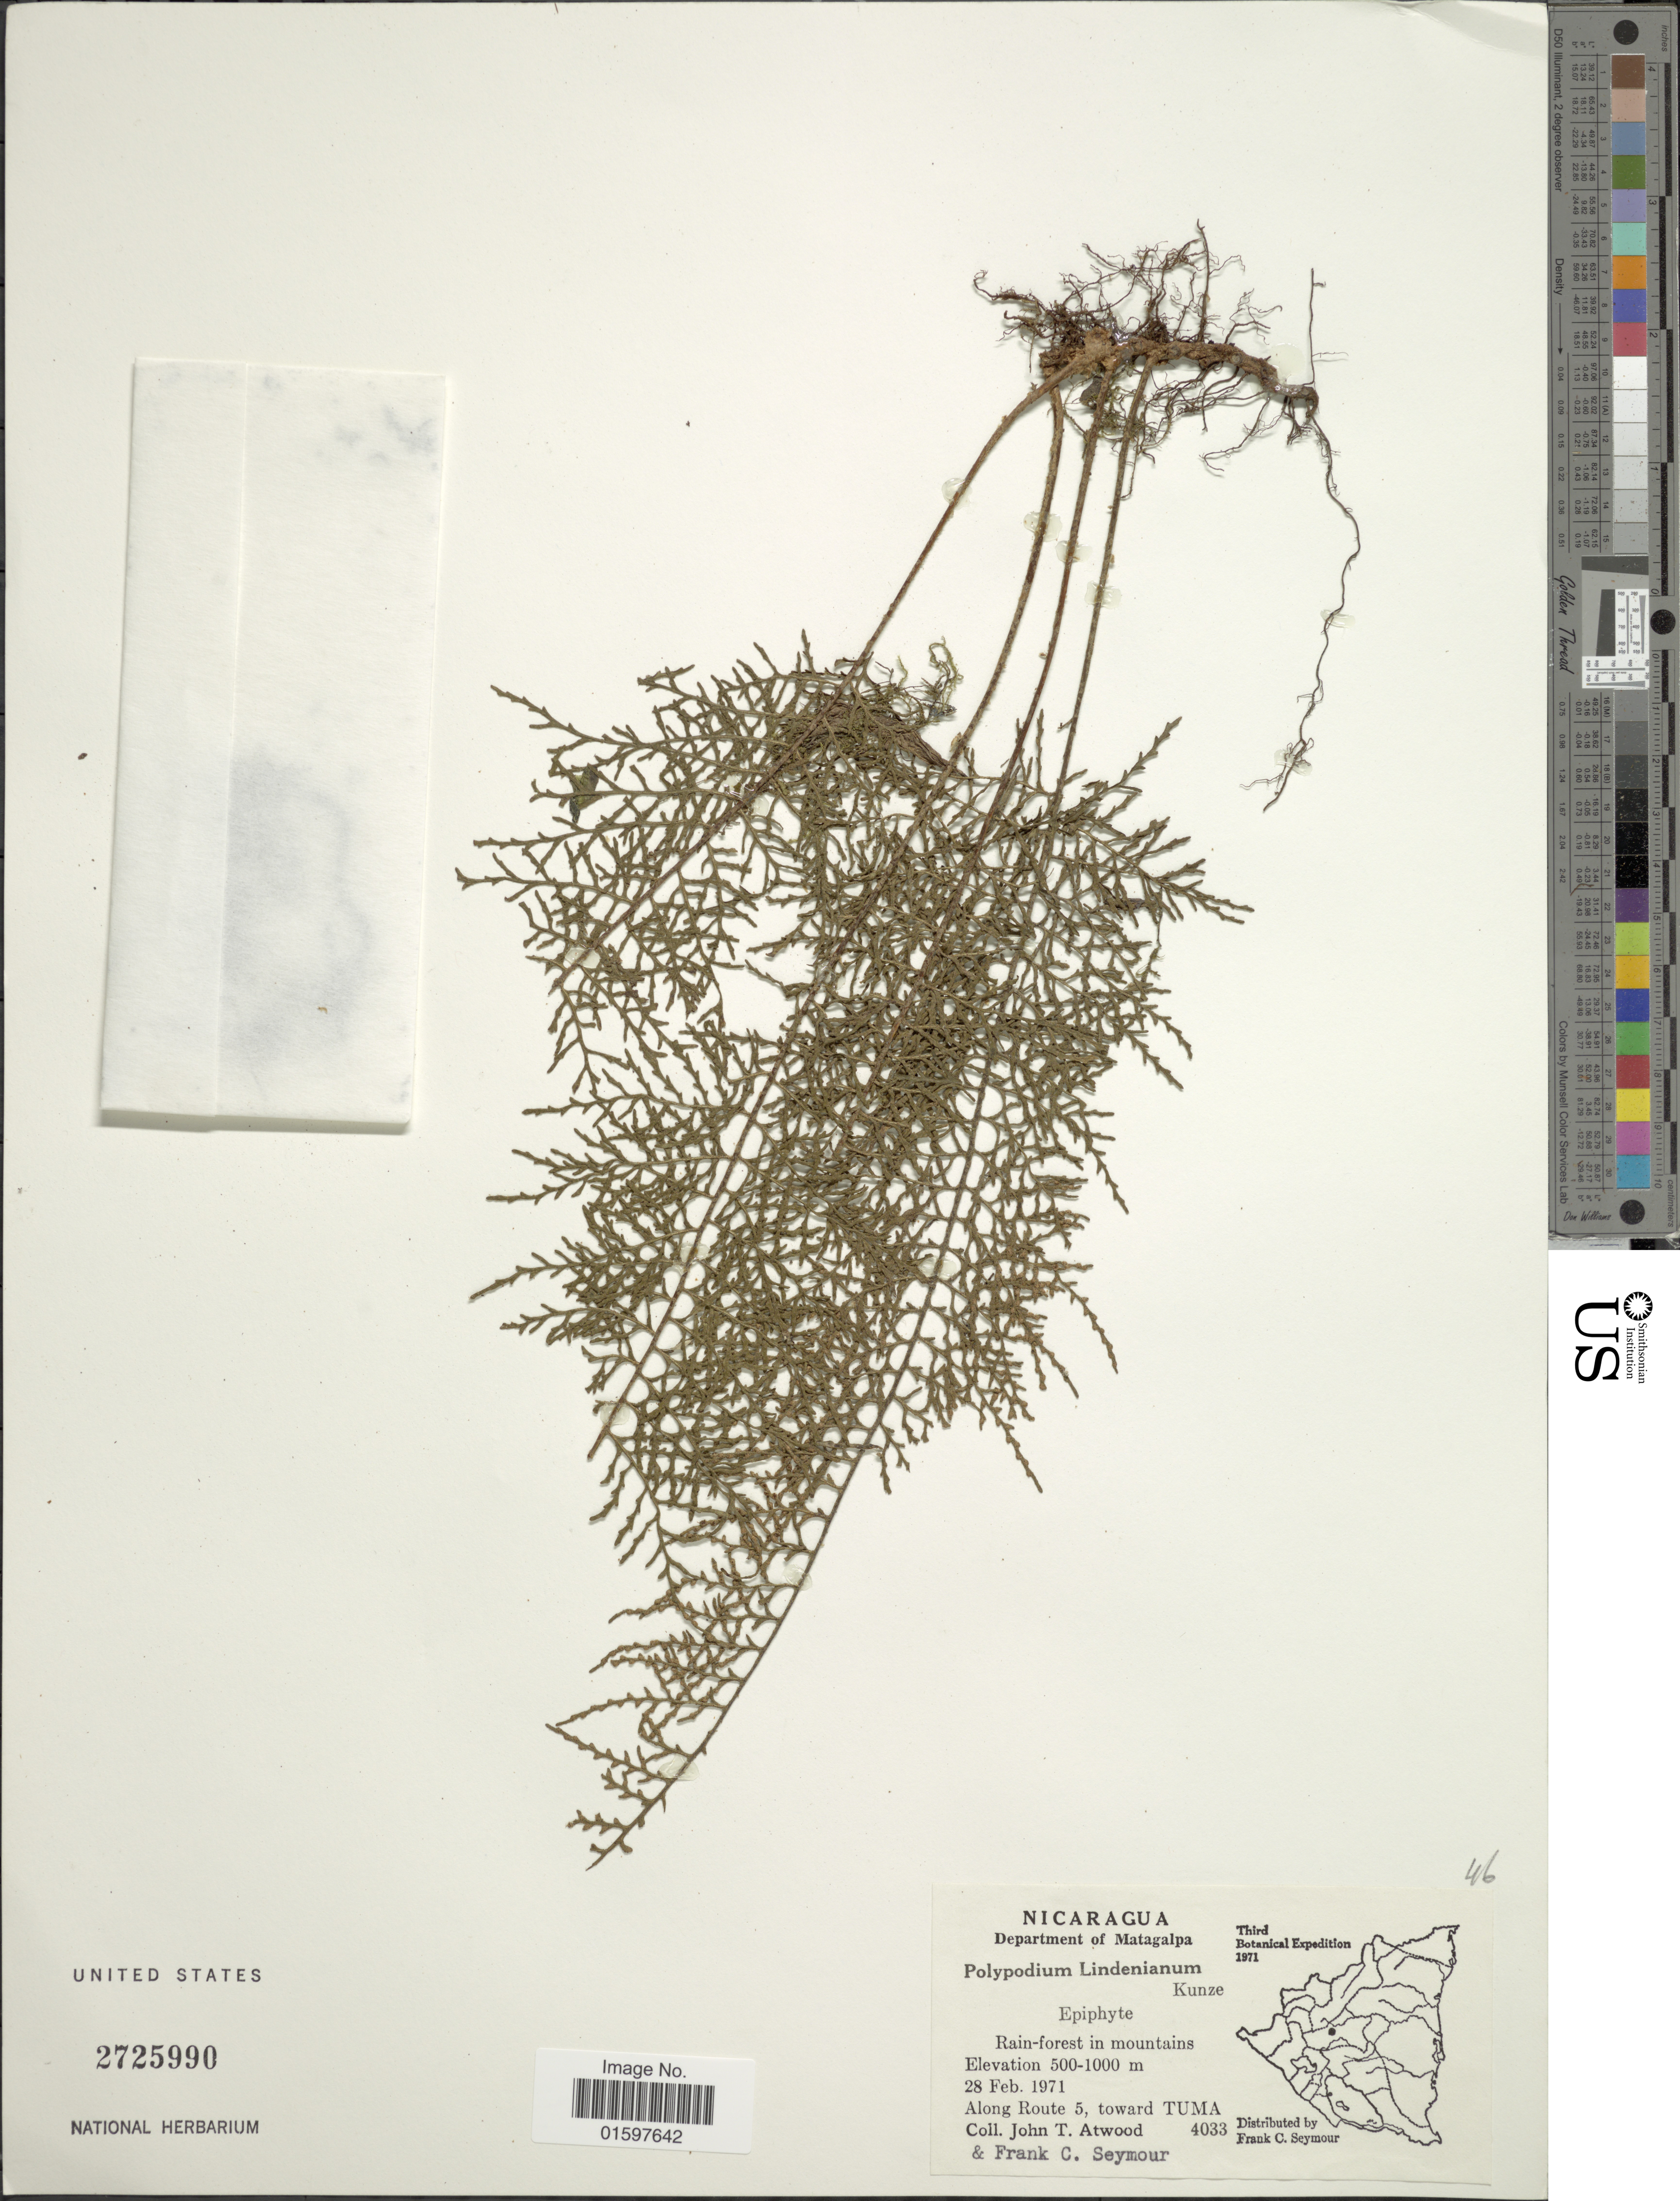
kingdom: Plantae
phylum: Tracheophyta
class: Polypodiopsida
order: Polypodiales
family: Polypodiaceae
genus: Pleopeltis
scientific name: Pleopeltis lindeniana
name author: (Kunze) A.R. Sm. & Tejero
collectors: J. T. Atwood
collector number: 4033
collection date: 1971-02-28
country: Nicaragua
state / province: Matagalpa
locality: Department of Matagalpa, Rain-forest in mountains, along route 5, toward TUMA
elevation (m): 500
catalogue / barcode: US 2725990